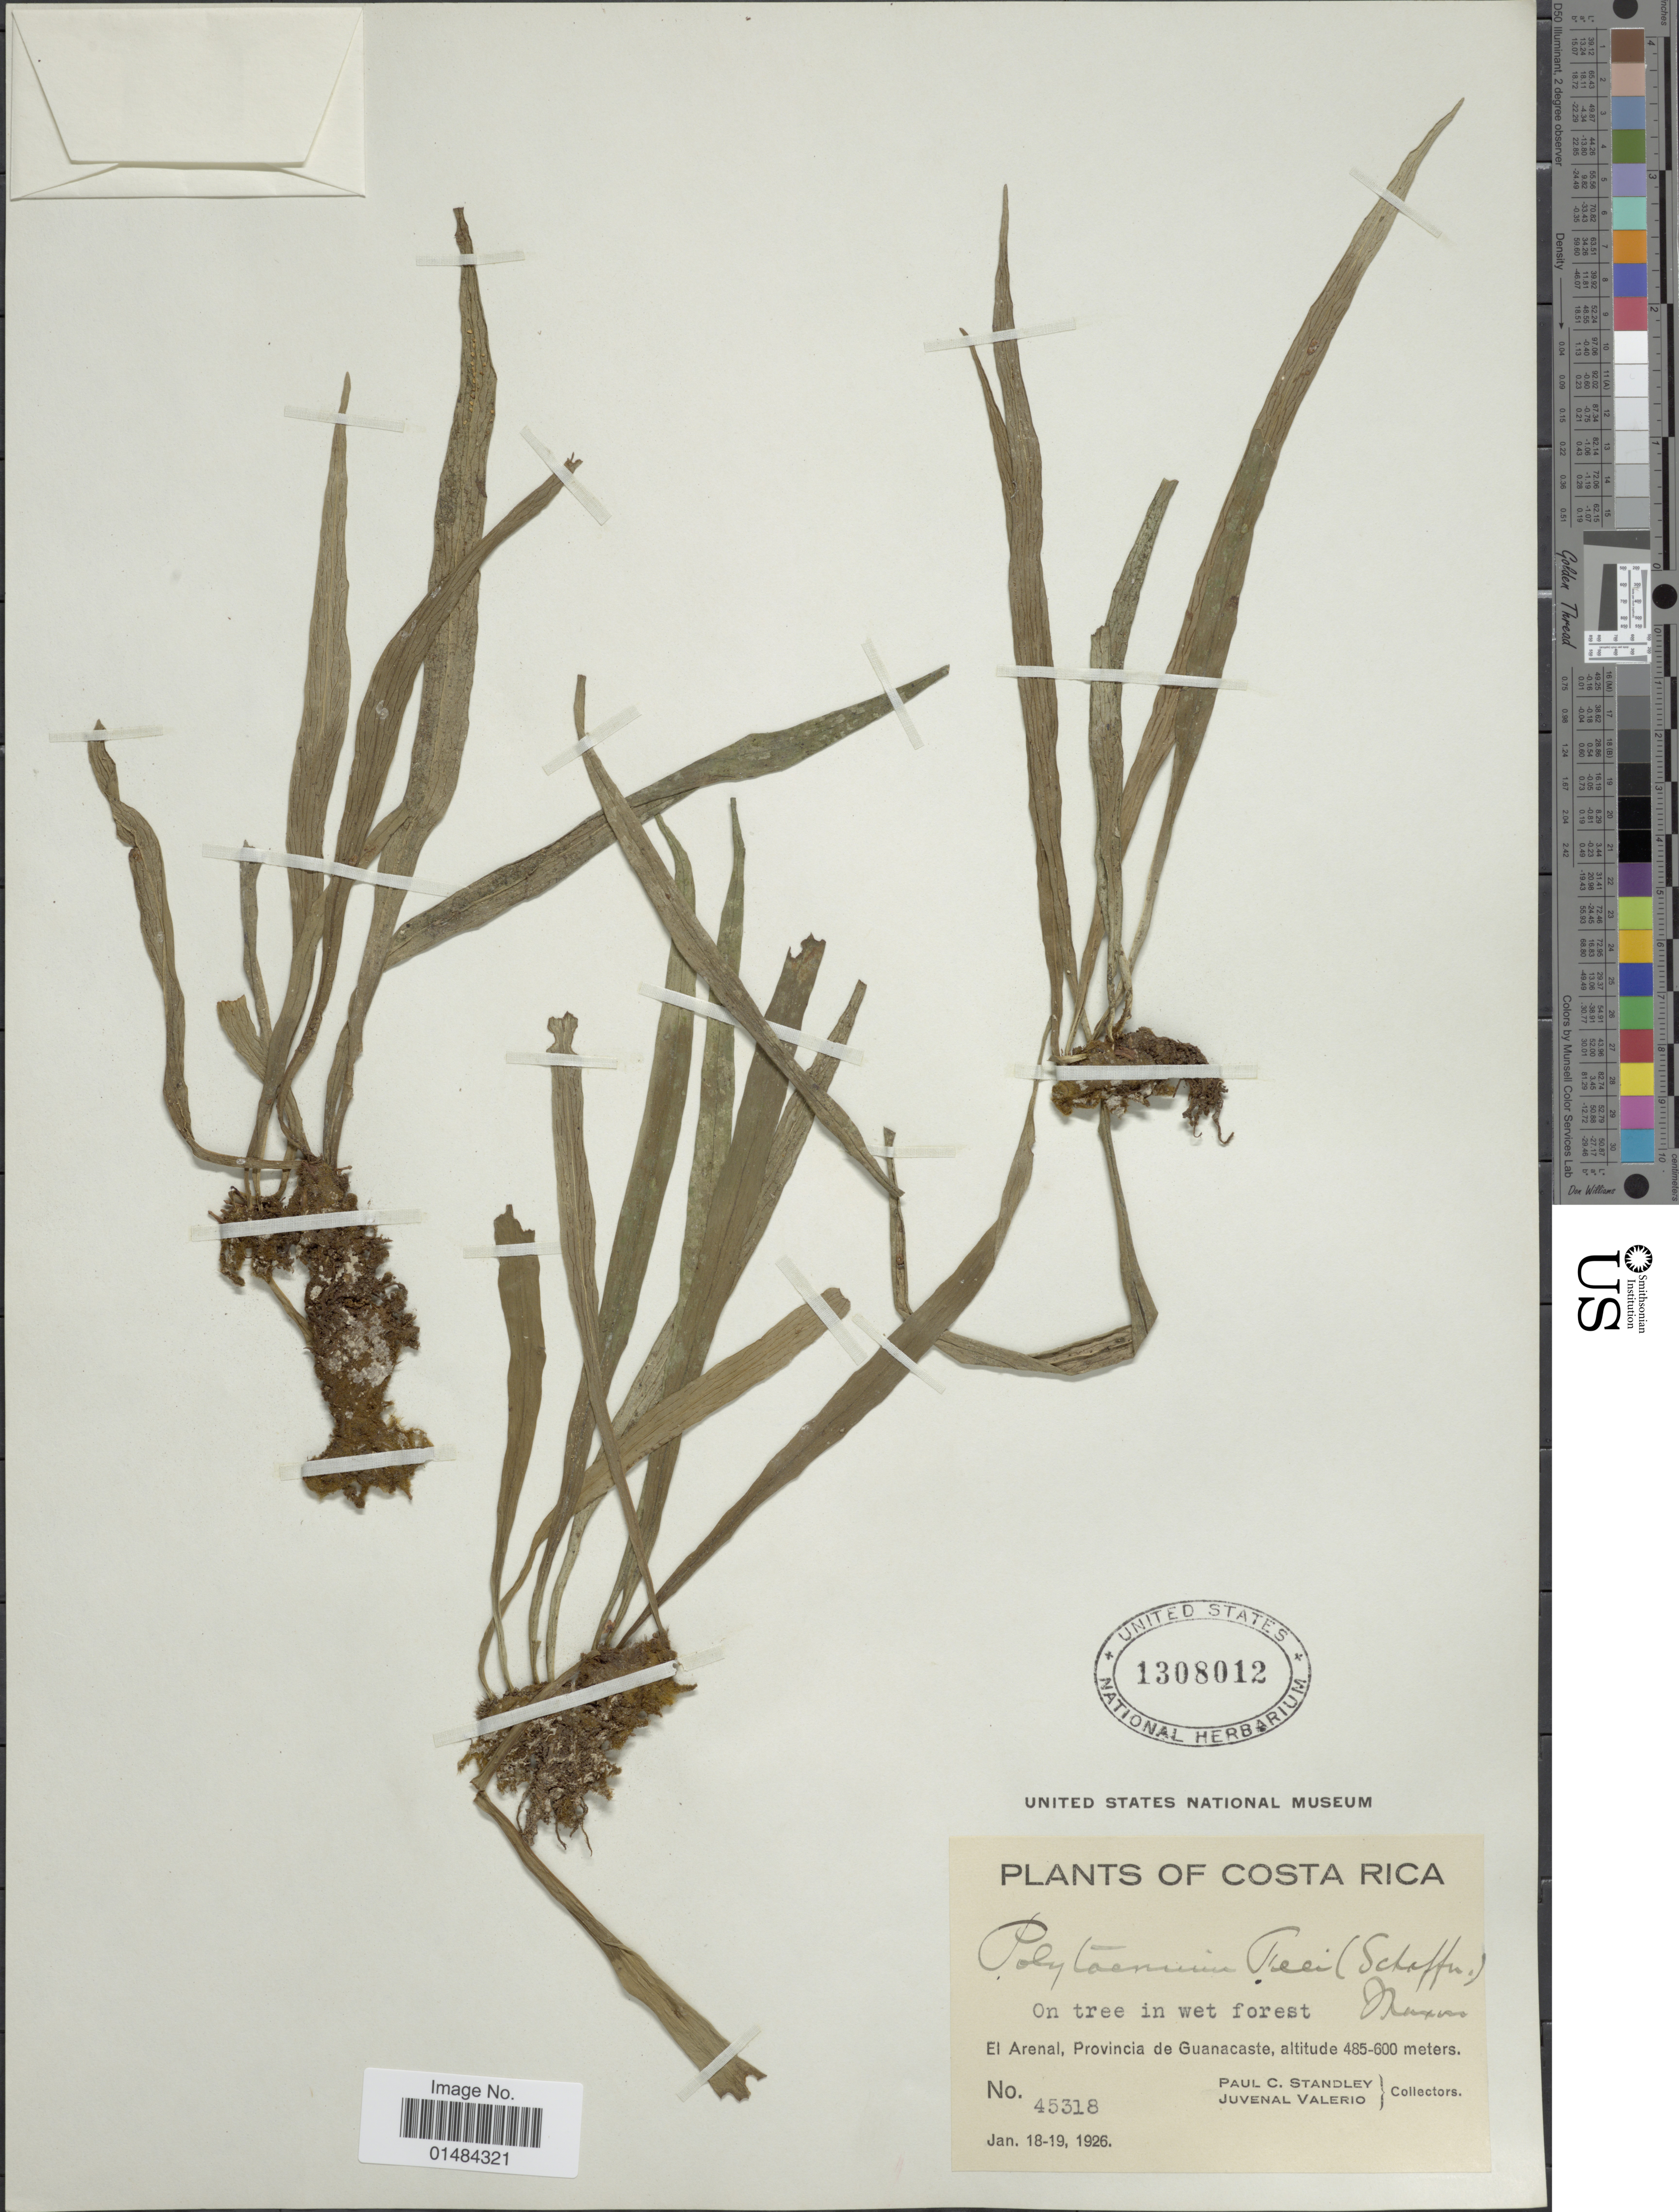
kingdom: Plantae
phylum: Tracheophyta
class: Polypodiopsida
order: Polypodiales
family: Pteridaceae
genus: Polytaenium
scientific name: Polytaenium lanceolatum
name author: (L.) Desv.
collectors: P. C. Standley & J. Valerio R.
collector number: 45318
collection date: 1926-01-18/1926-01-19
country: Costa Rica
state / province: Guanacaste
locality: Costa Rica, El Arenal, Provincia de Guanacaste.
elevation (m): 485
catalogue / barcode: US 1308012